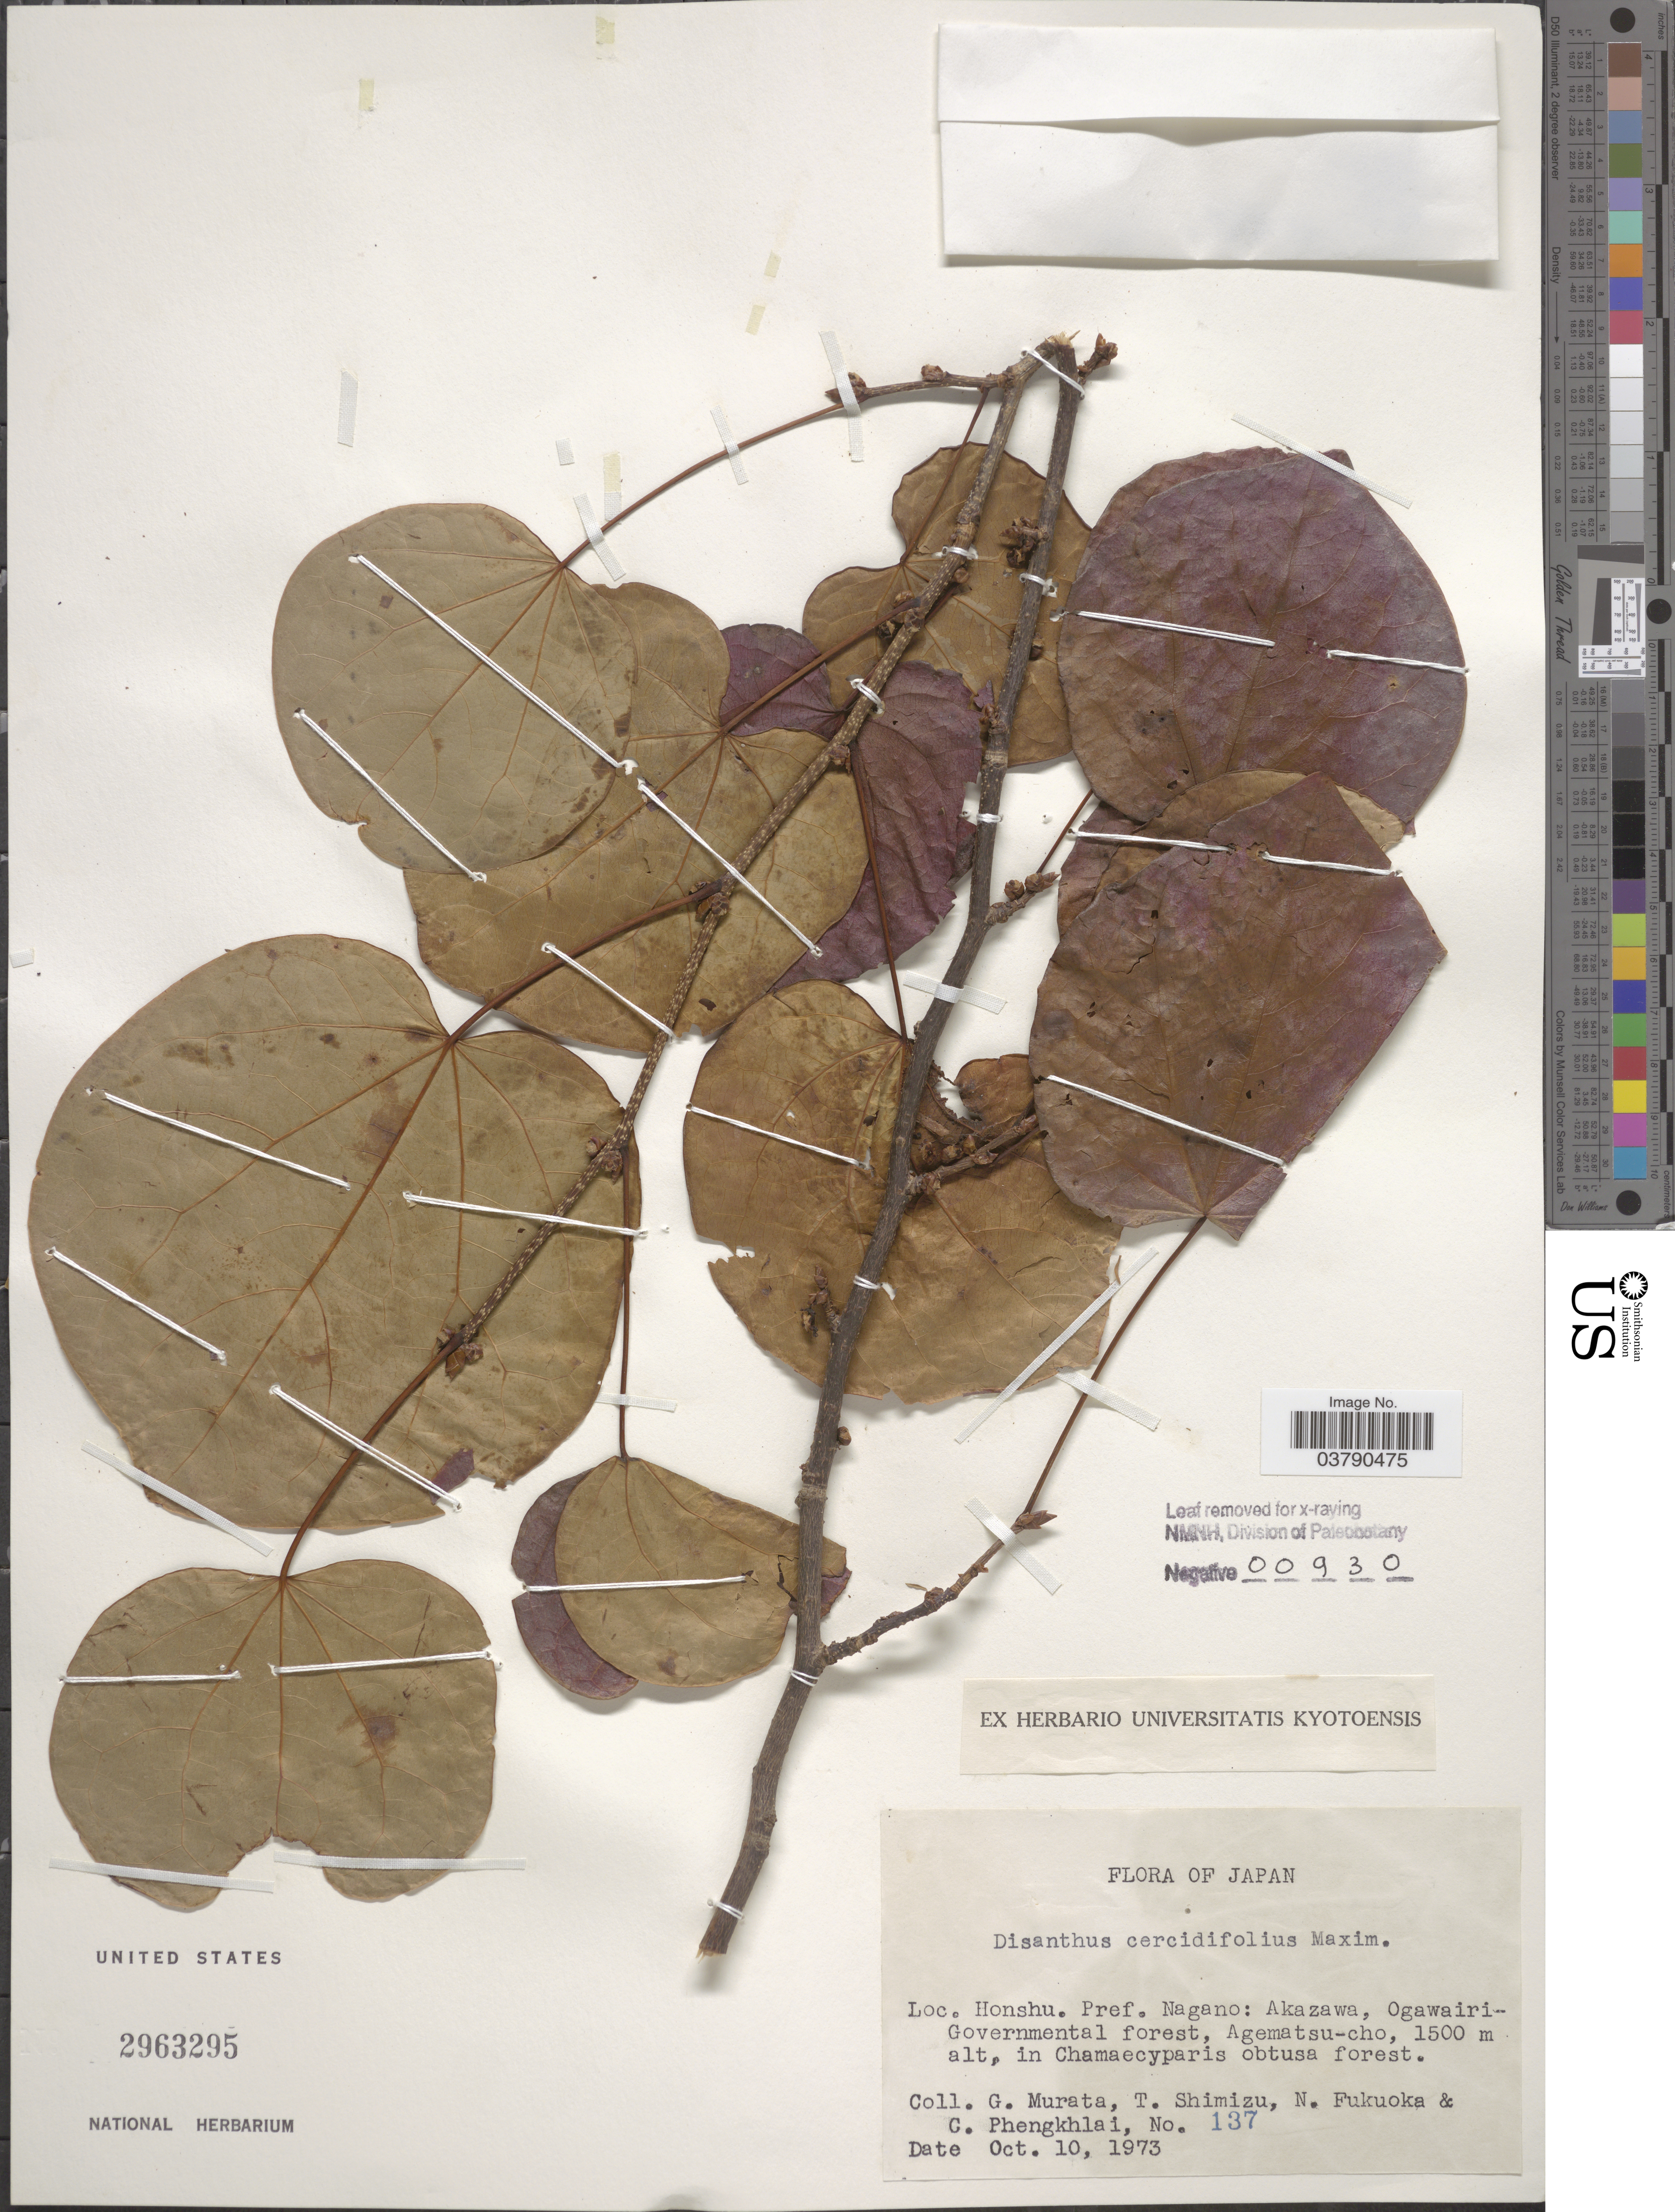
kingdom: Plantae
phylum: Tracheophyta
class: Magnoliopsida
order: Saxifragales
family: Hamamelidaceae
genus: Disanthus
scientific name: Disanthus cercidifolius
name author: Maxim.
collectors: G. Murata, T. Shimizu, N. Fukuoka & C. Phengkhlai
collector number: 137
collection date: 1973-10-10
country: Japan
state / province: Nagano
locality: Honshu. Pref. Akazawa, Ogawairi-Governmental forest, Agematsu-cho.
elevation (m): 1500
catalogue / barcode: US 2963295